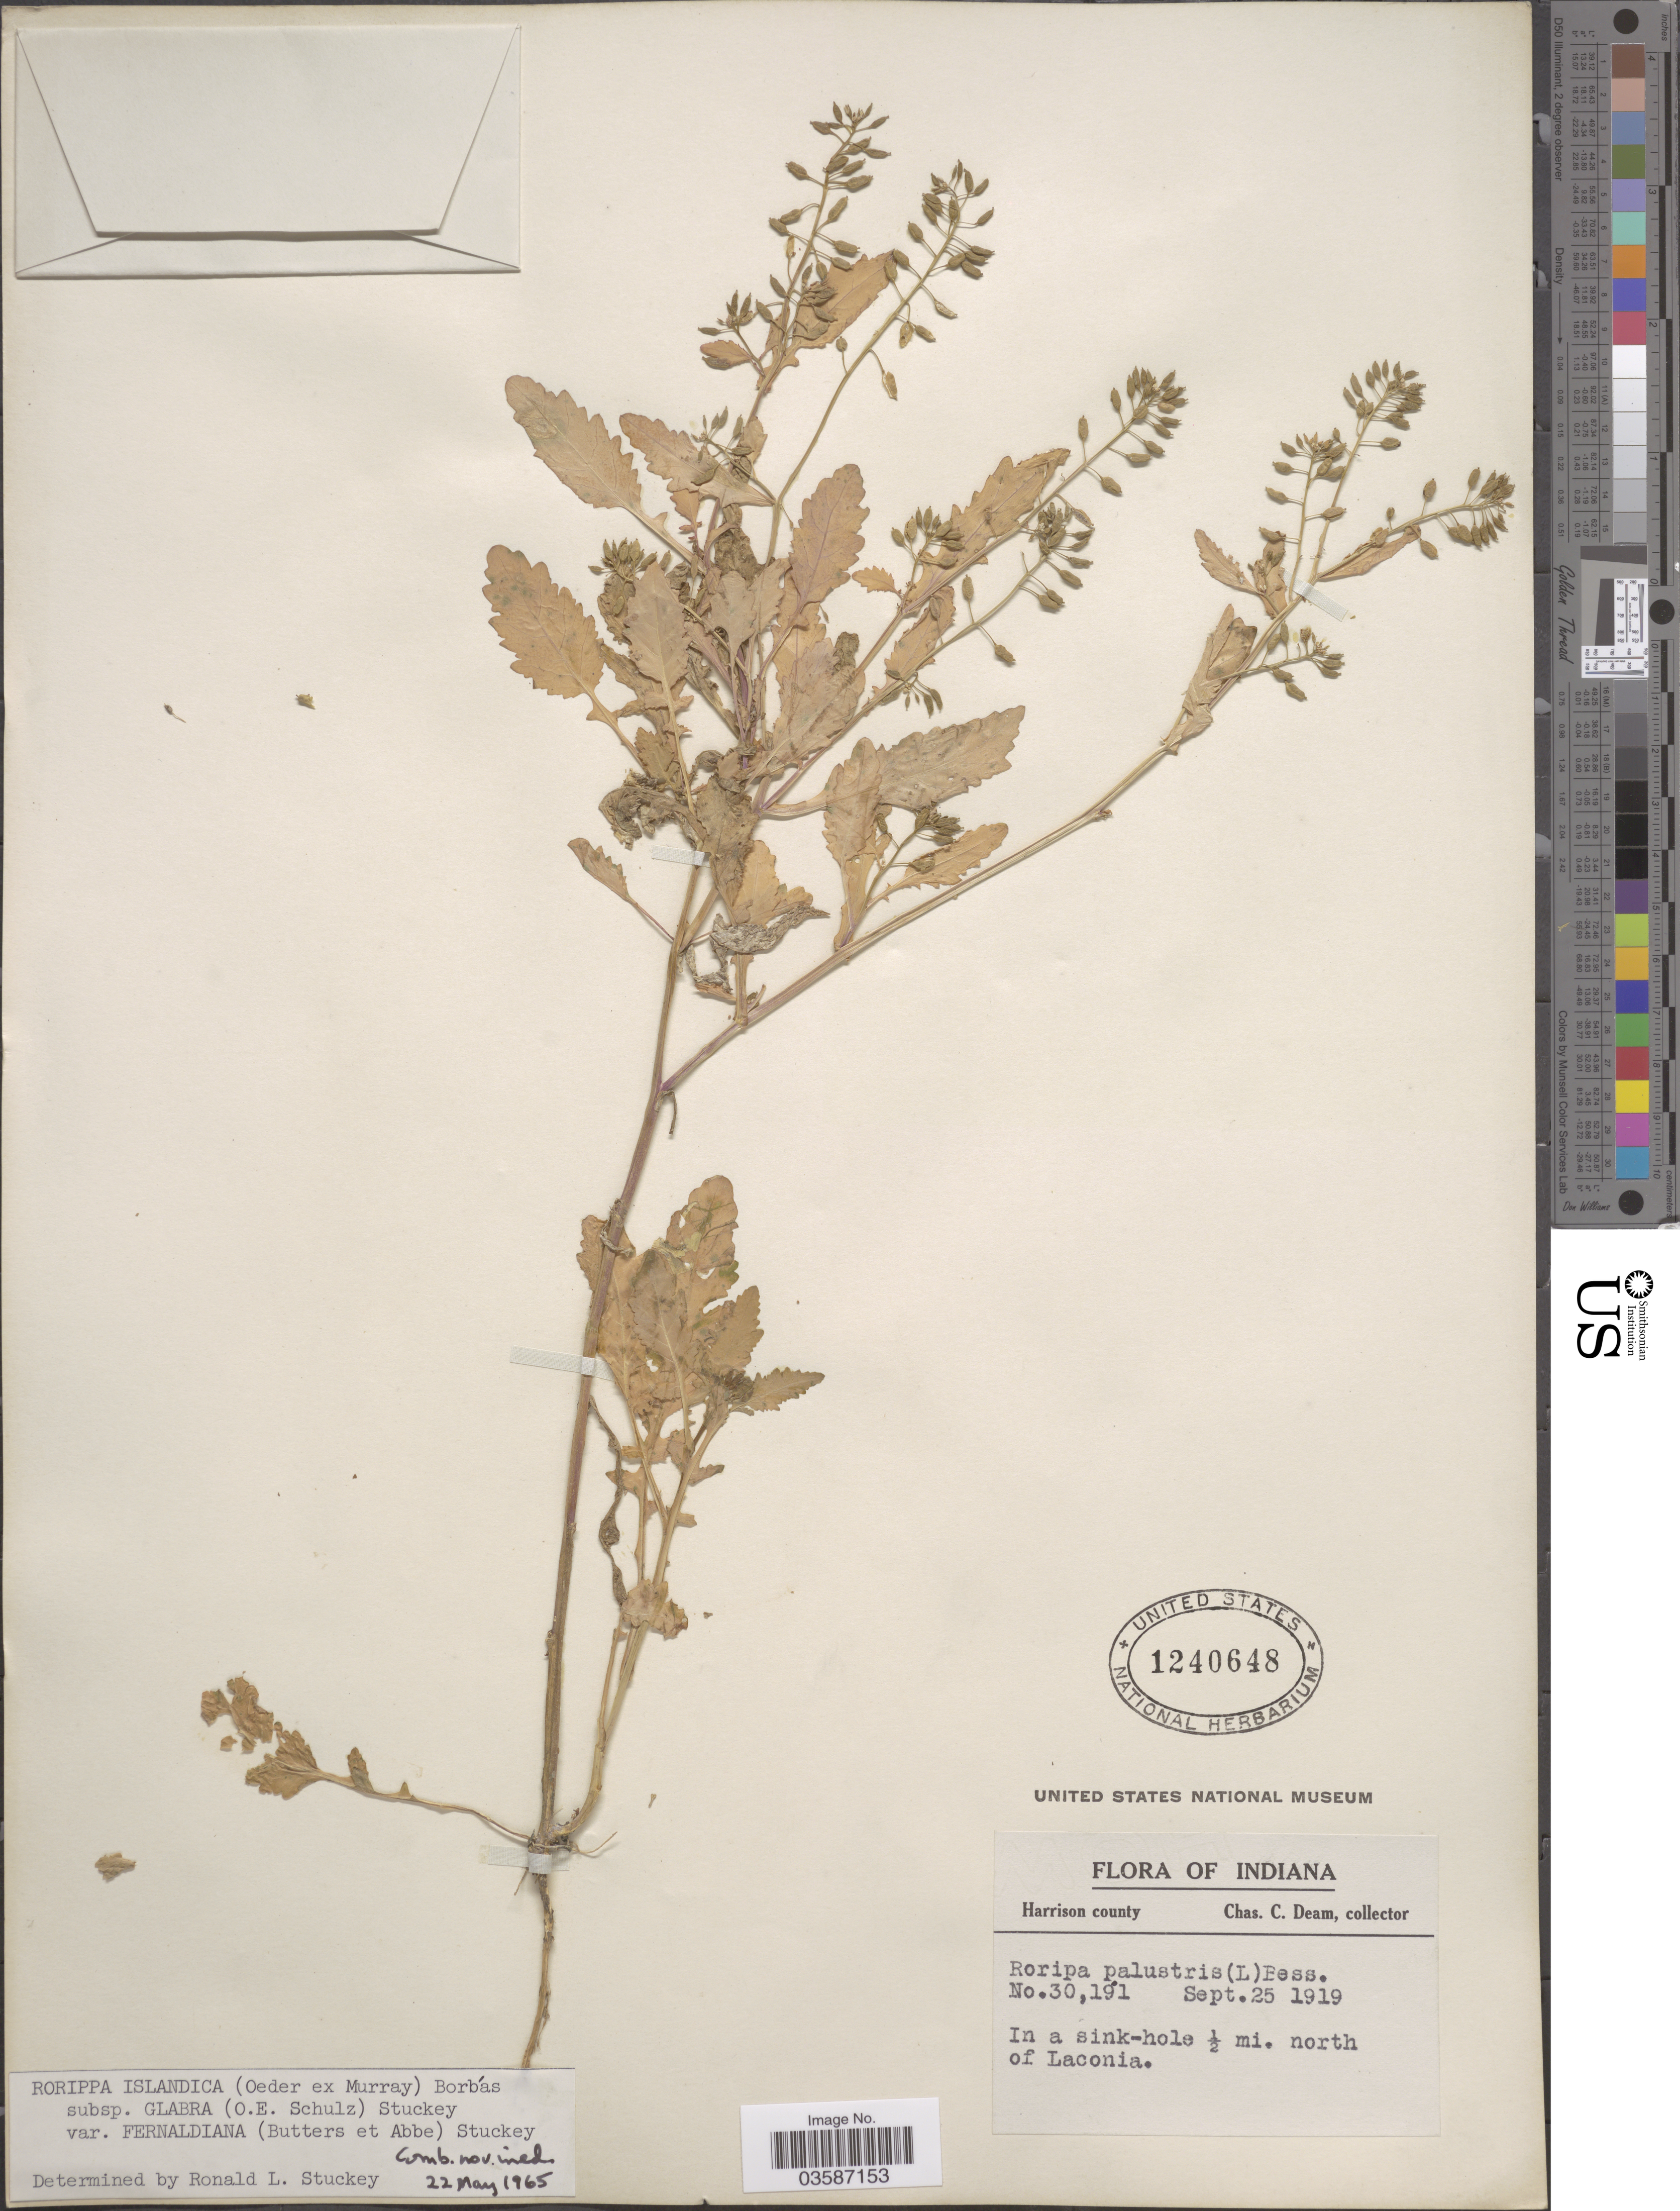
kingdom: Plantae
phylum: Tracheophyta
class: Magnoliopsida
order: Brassicales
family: Brassicaceae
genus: Rorippa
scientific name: Rorippa islandica var. fernaldiana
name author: Butters & Abbe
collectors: C. C. Deam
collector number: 30191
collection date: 1919-09-25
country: United States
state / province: Indiana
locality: Harrison county. In a sink-hole ½ mi. north of Laconia.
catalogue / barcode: US 1240648